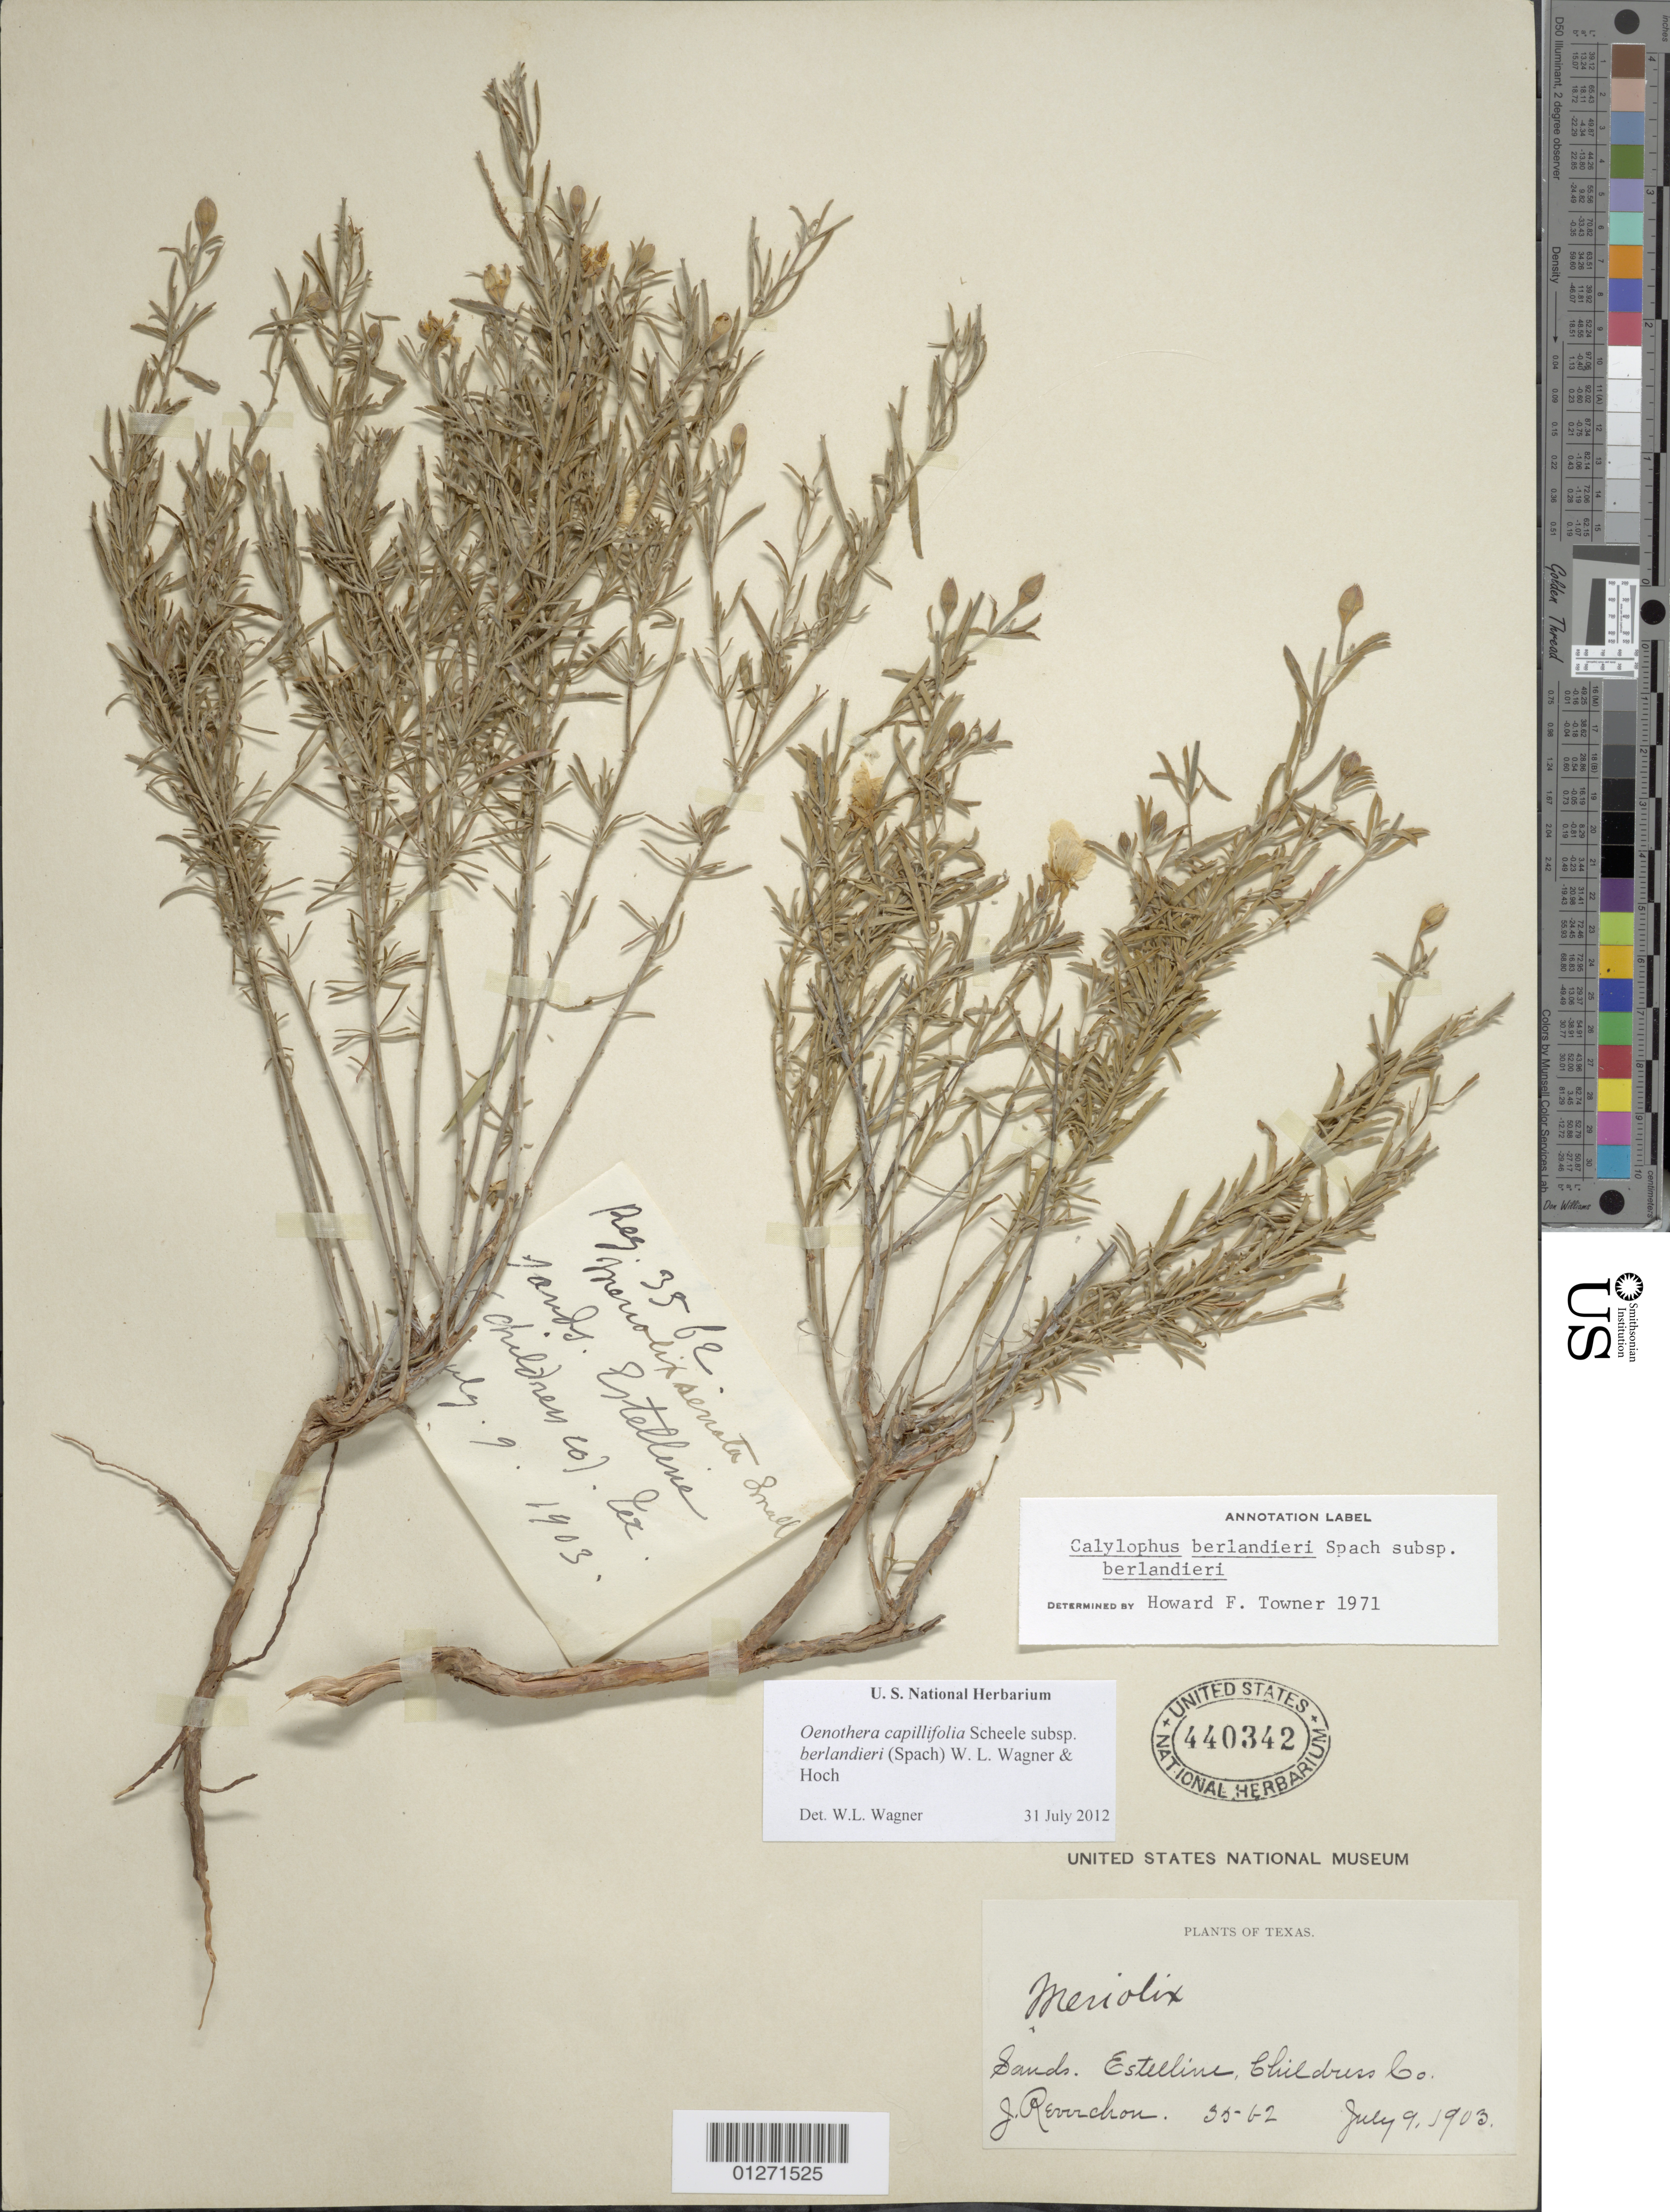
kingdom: Plantae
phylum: Tracheophyta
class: Magnoliopsida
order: Myrtales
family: Onagraceae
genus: Oenothera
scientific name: Oenothera capillifolia subsp. berlandieri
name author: (Spach) W.L. Wagner & Hoch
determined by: Wagner, W. L., (BOT), Smithsonian Institution - National Museum of Natural History (UNITED STATES)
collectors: J. Reverchon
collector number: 35-62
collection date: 1903-07-09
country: United States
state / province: Texas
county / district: Childress County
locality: Estelline.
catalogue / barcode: US 440342